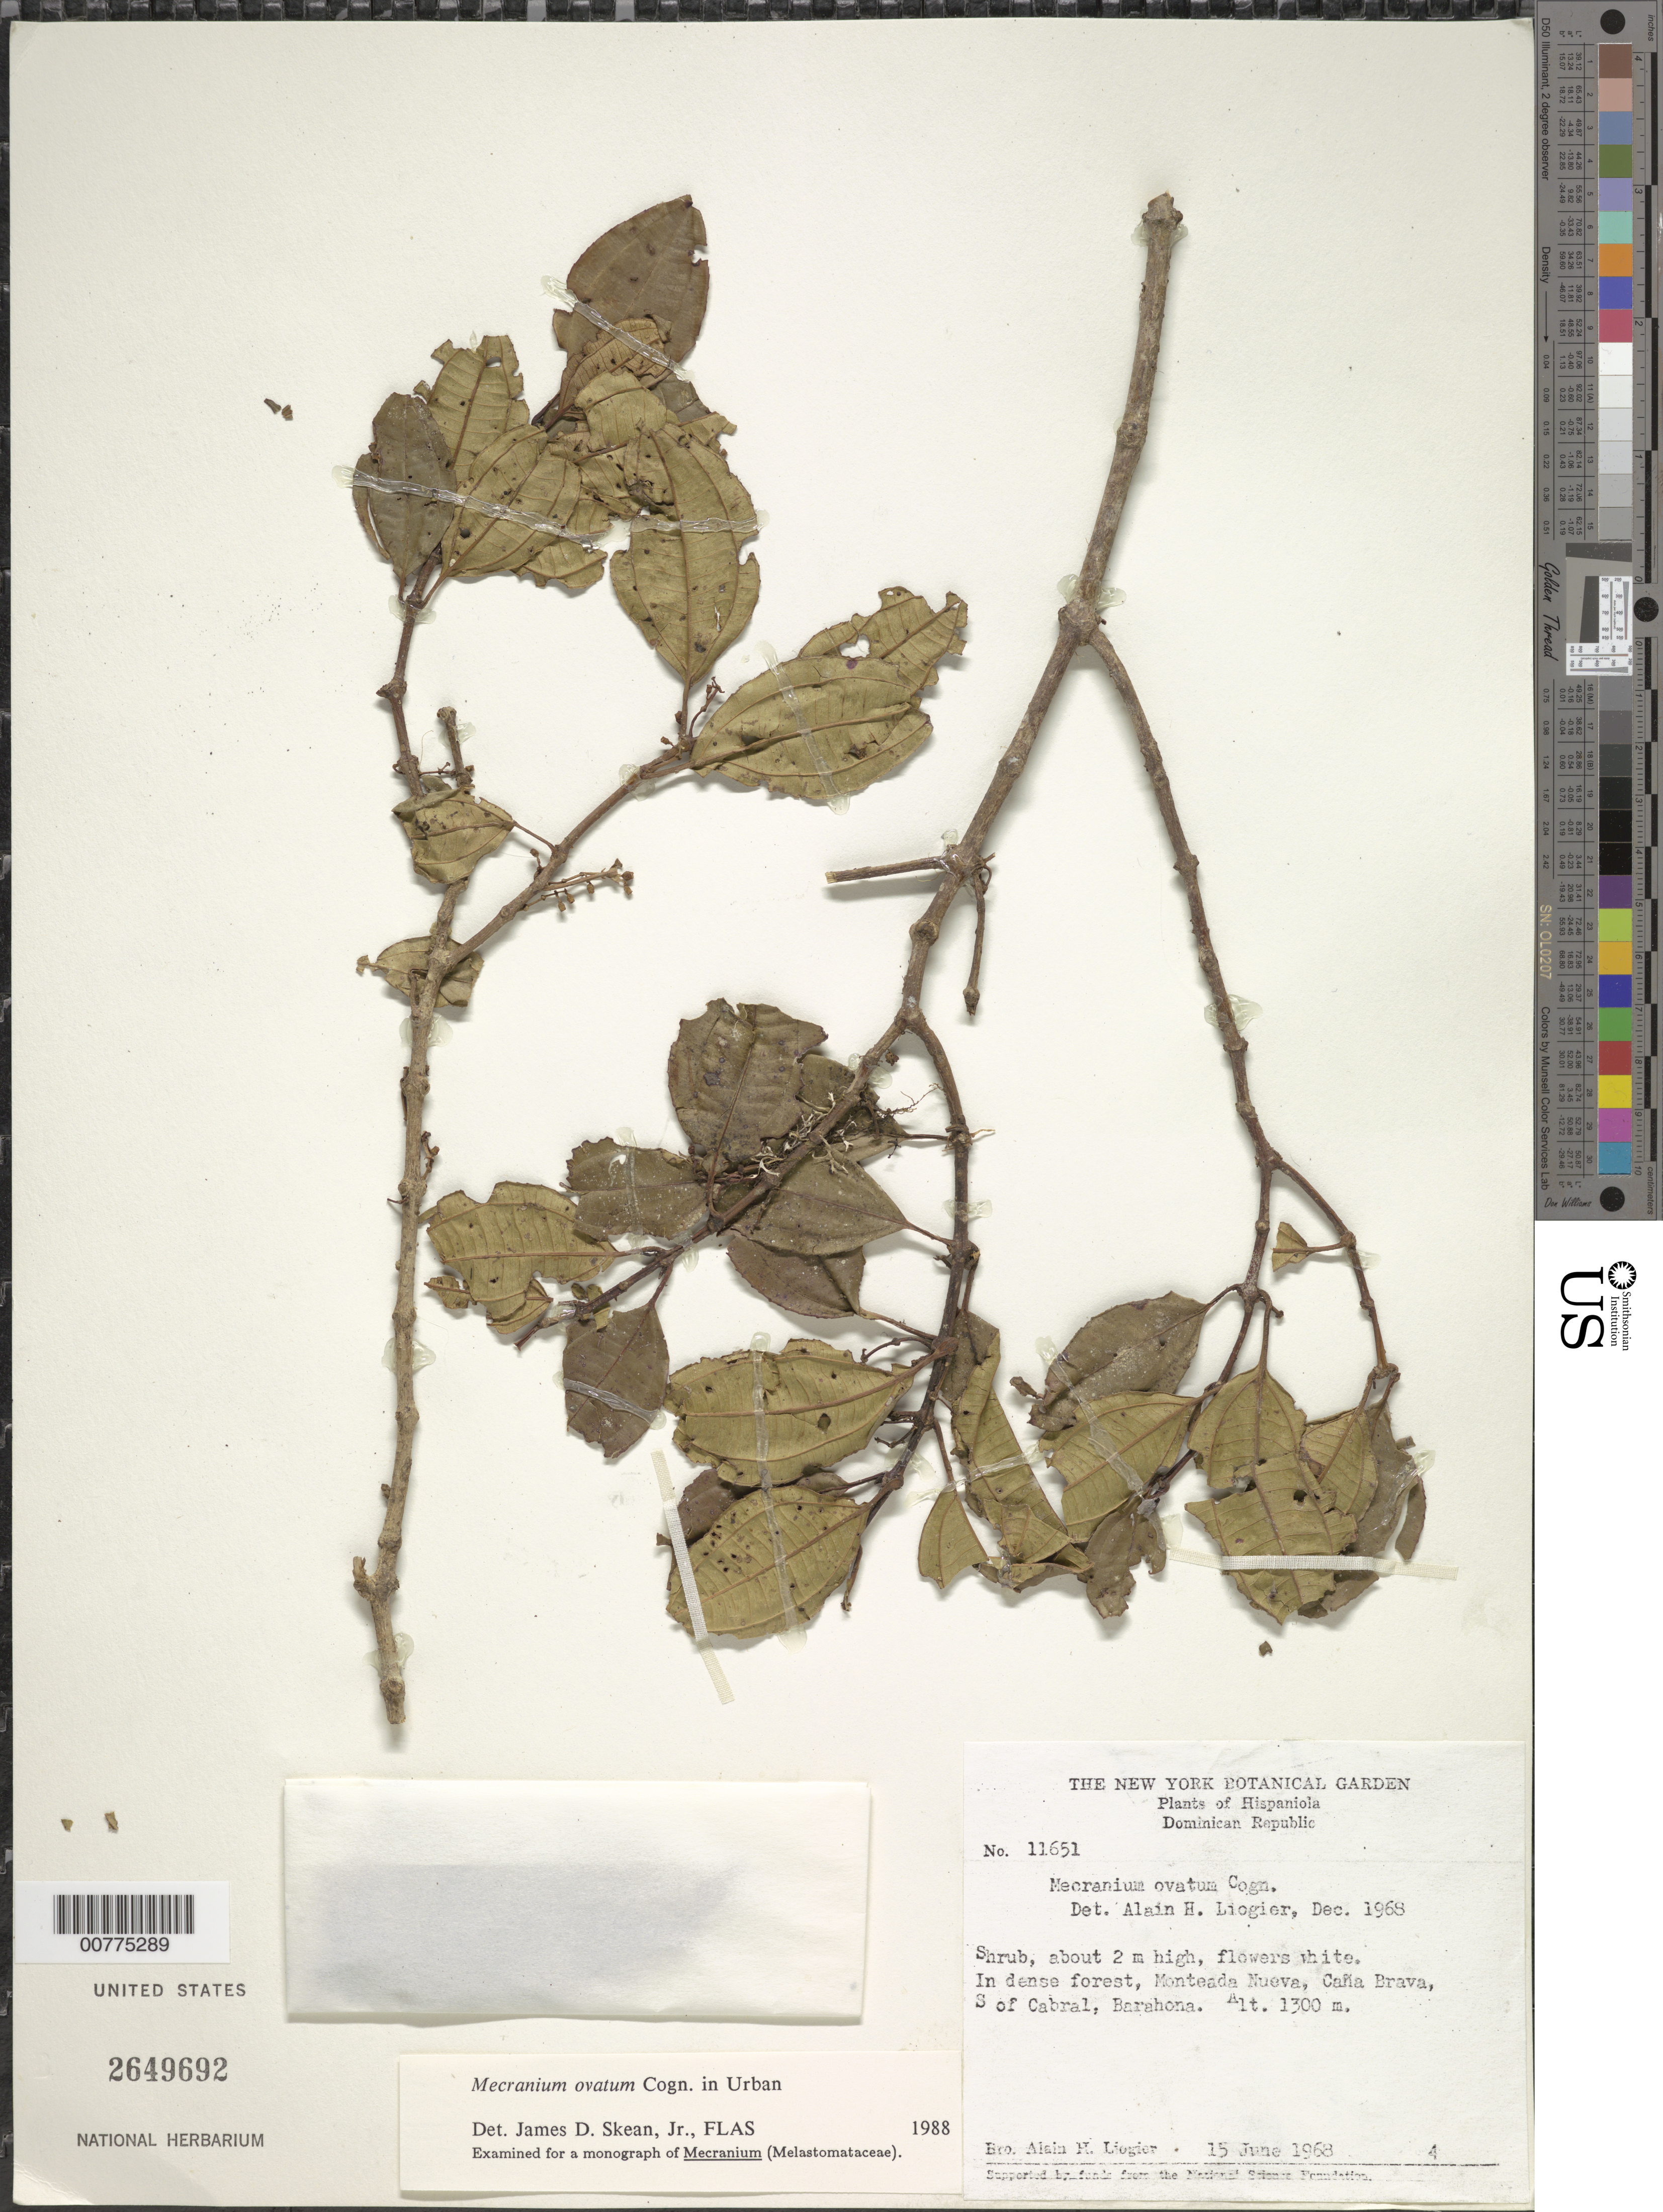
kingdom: Plantae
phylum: Tracheophyta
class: Magnoliopsida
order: Myrtales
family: Melastomataceae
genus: Mecranium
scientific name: Mecranium ovatum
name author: Cogn.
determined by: Skean, J. D., Jr.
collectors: A. H. Liogier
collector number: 11651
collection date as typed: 15 Jun 1968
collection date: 1968-06-15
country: Dominican Republic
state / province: Barahona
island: Hispaniola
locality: South of Cabral, Caña Brava, Monteada Nueva.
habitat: In dense forest.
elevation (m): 1300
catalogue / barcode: US 2649692